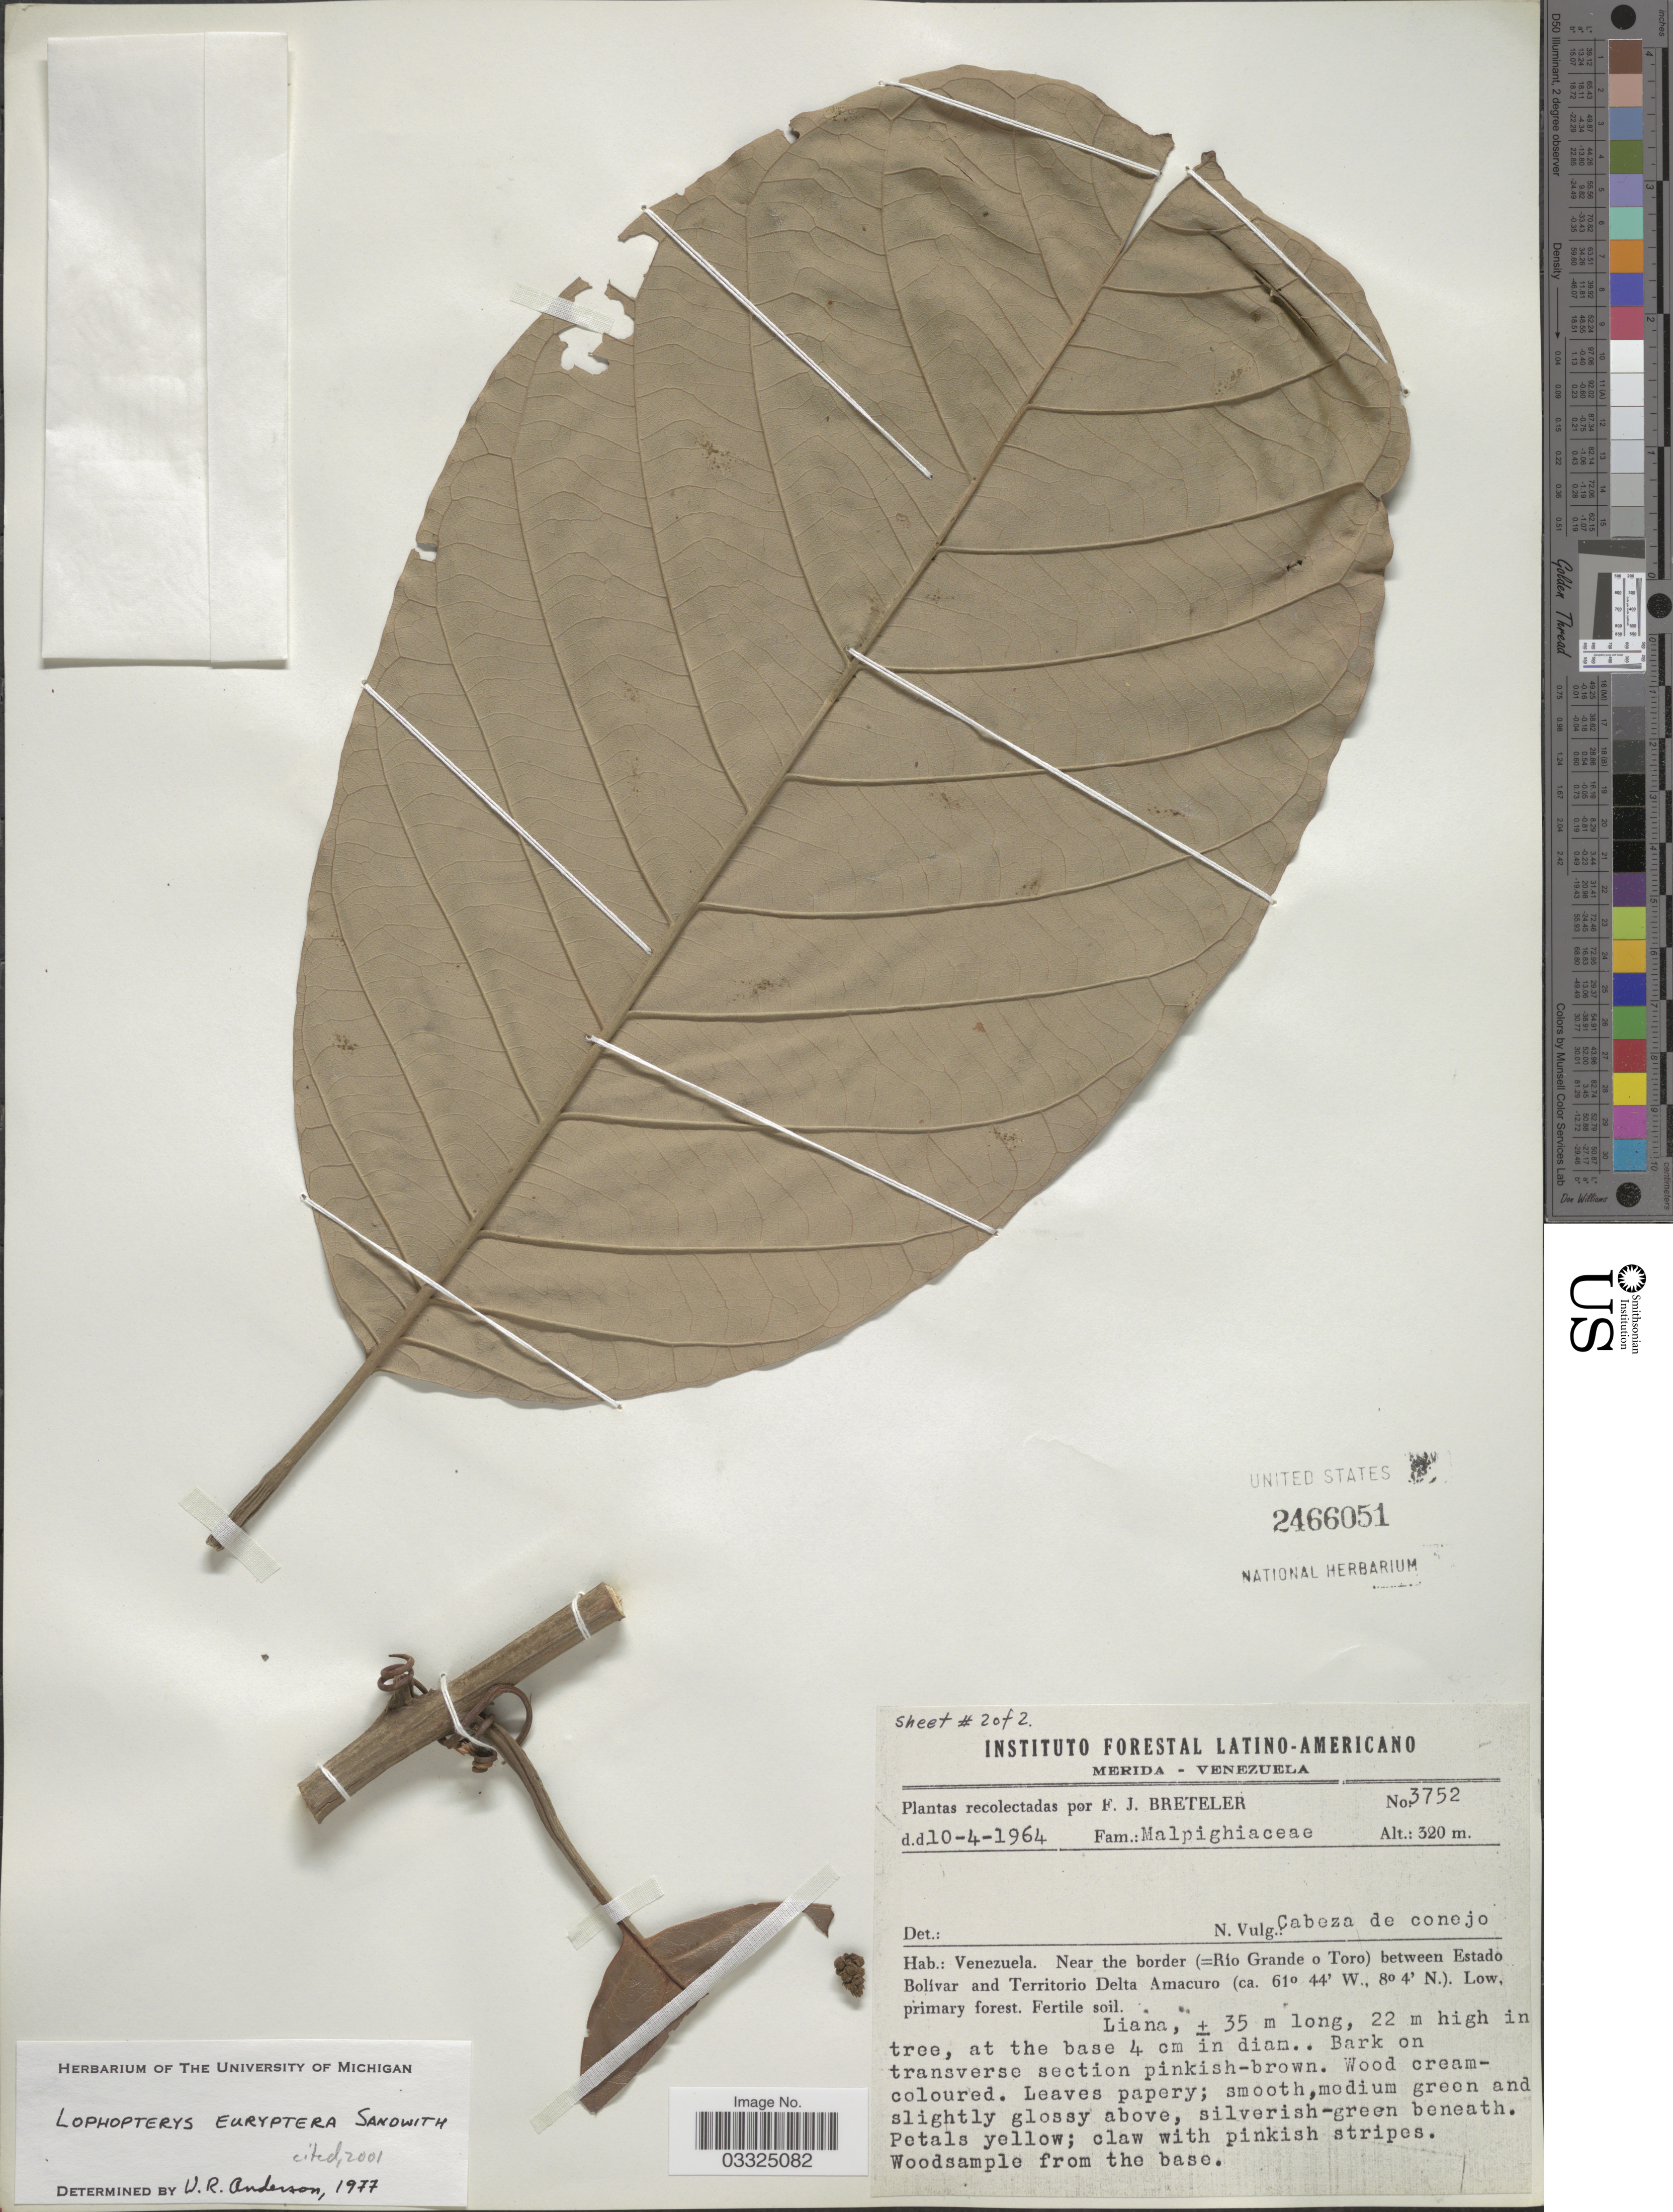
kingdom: Plantae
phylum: Tracheophyta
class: Magnoliopsida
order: Malpighiales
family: Malpighiaceae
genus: Lophopterys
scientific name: Lophopterys euryptera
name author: Sandwith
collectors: F. J. Breteler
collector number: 3752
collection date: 1964-04-10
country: Venezuela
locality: Near the border (=Río Grande o Toro) between Estado Bolívar and Territorio Delta Amacuro.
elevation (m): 320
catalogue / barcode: US 2466051